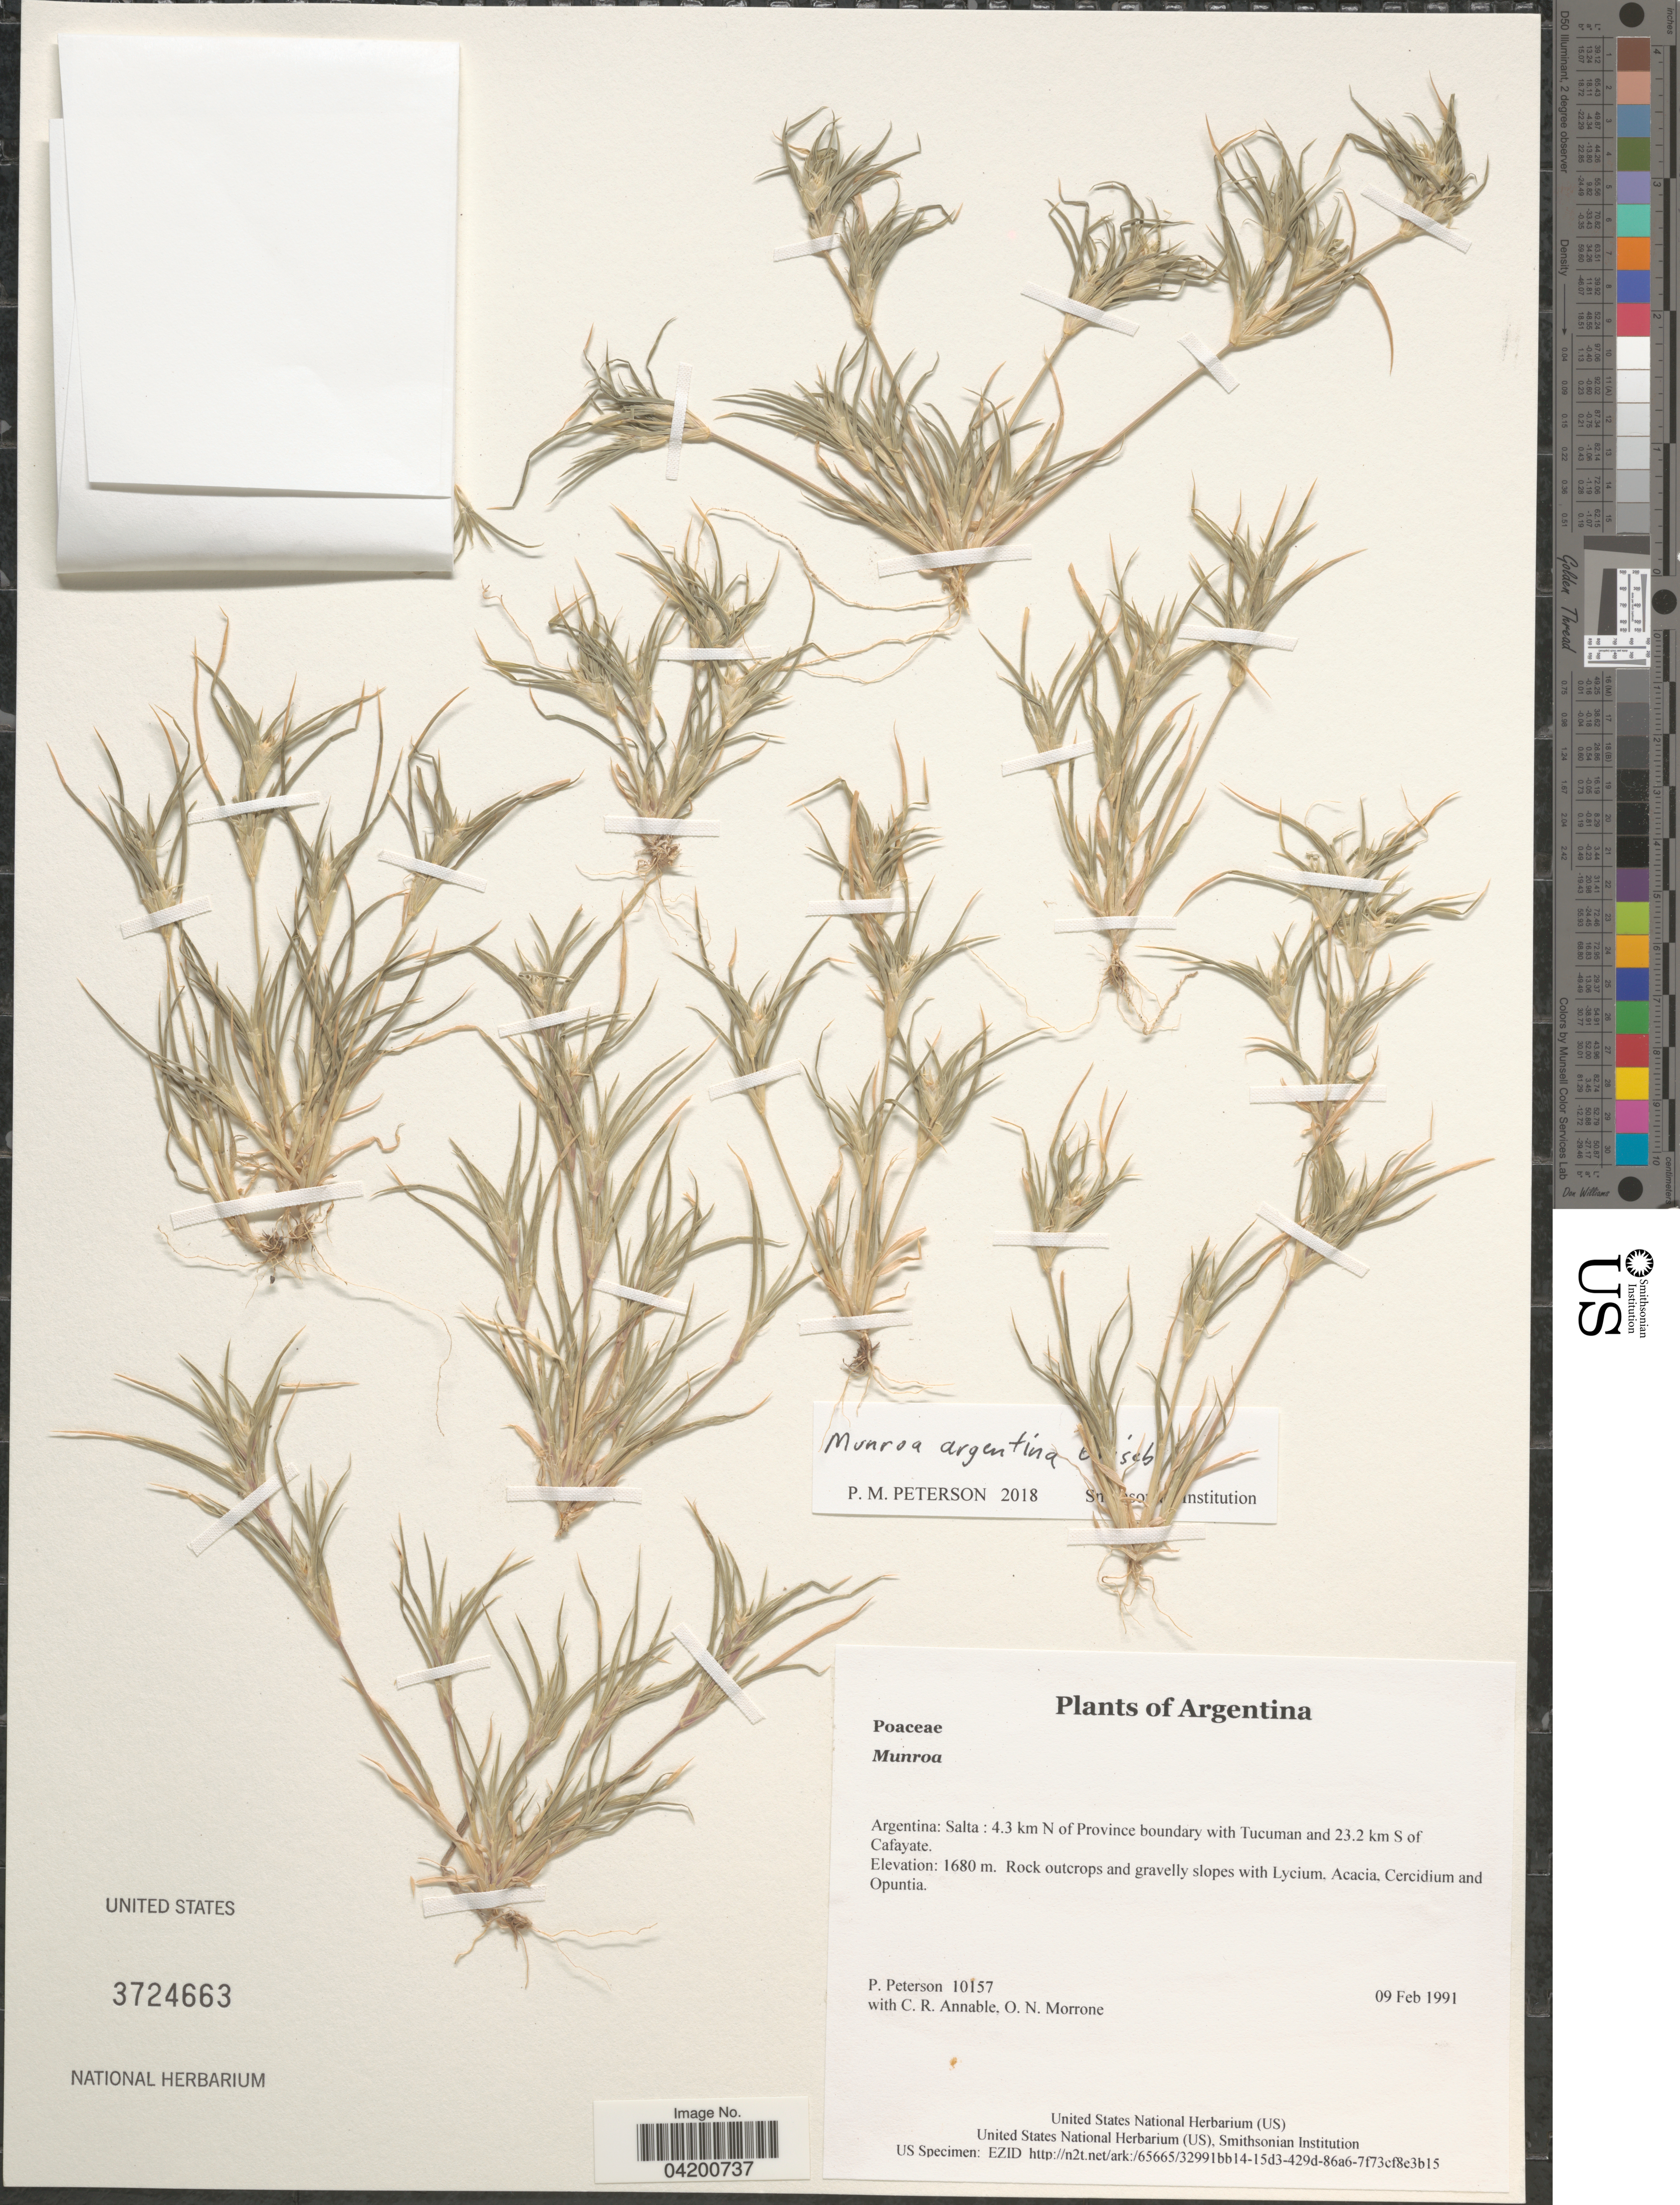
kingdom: Plantae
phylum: Tracheophyta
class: Liliopsida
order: Poales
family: Poaceae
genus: Munroa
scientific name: Munroa argentina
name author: Griseb.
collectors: P. Peterson, C. R. Annable & O. N. Morrone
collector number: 10157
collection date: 1991-02-09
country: Argentina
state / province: Salta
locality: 4.3 km N of Province boundary with Tucuman and 23.2 km S of Cafayate.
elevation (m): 1680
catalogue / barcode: US 3724663